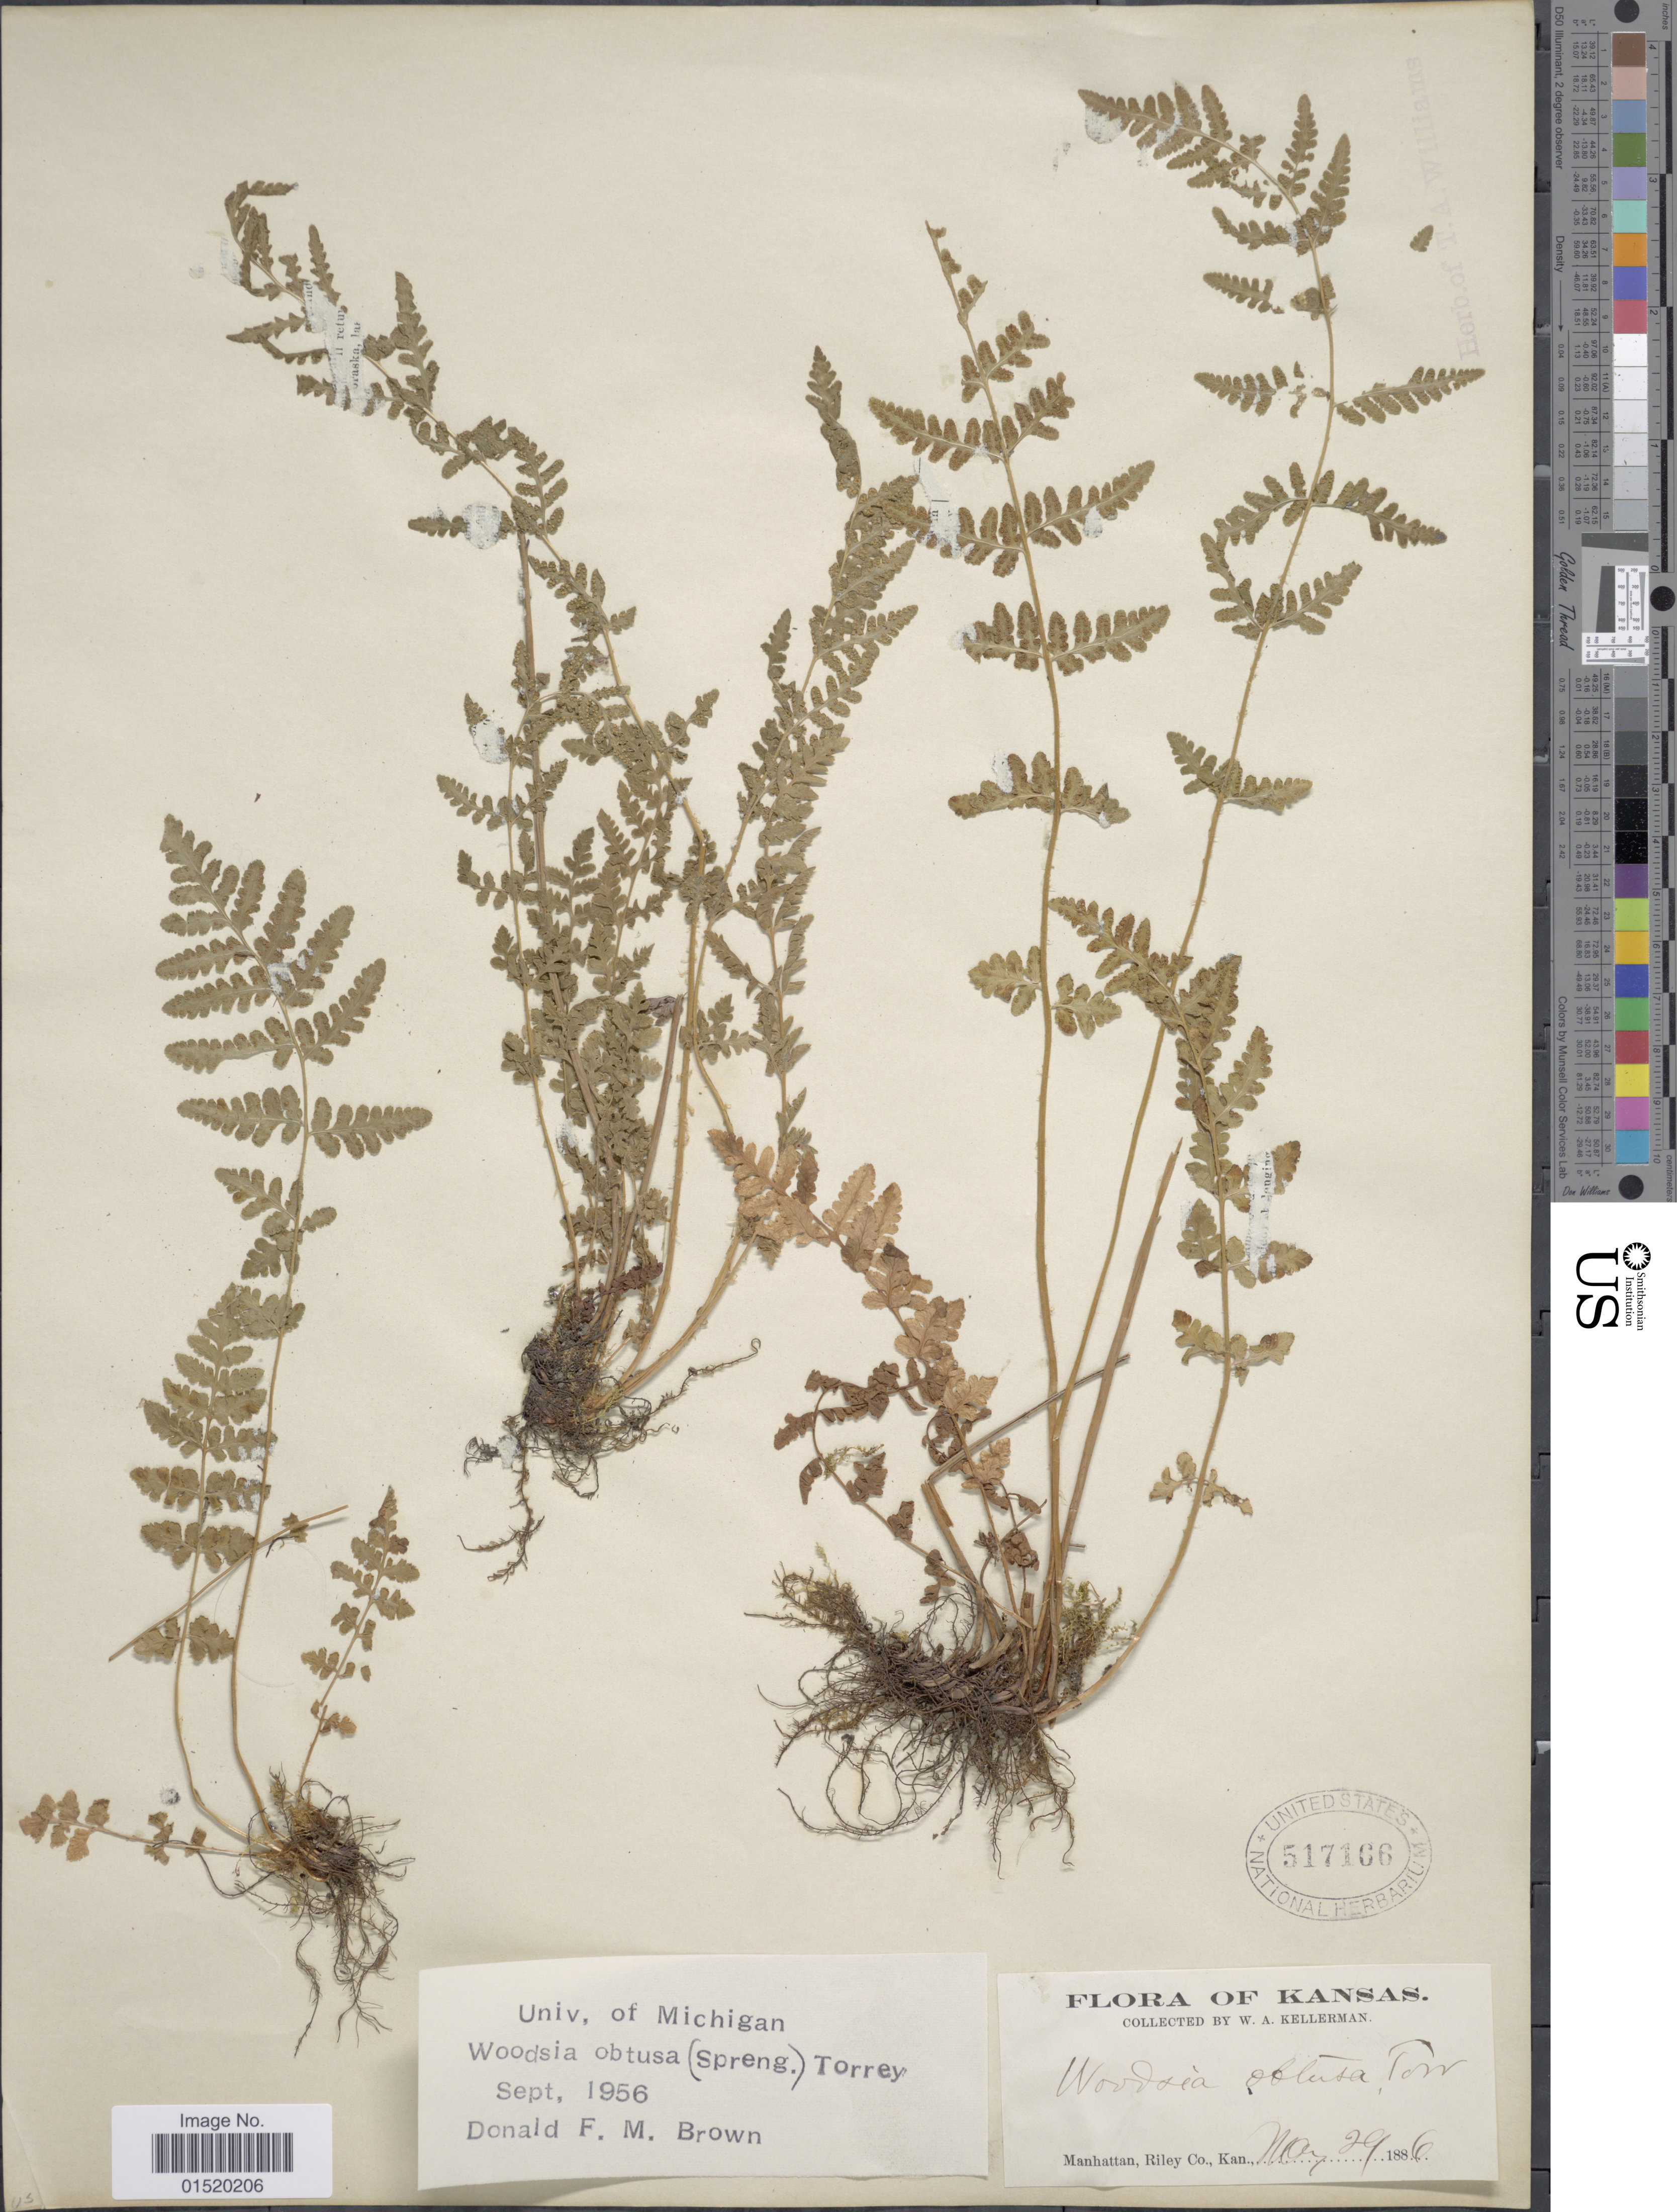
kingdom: Plantae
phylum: Tracheophyta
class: Polypodiopsida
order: Polypodiales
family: Woodsiaceae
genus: Woodsia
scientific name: Woodsia obtusa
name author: (Spreng.) Torr.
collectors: W. Kellerman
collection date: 1886-05-29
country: United States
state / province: Kansas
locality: Manhattan, Riley Co.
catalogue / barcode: US 517166